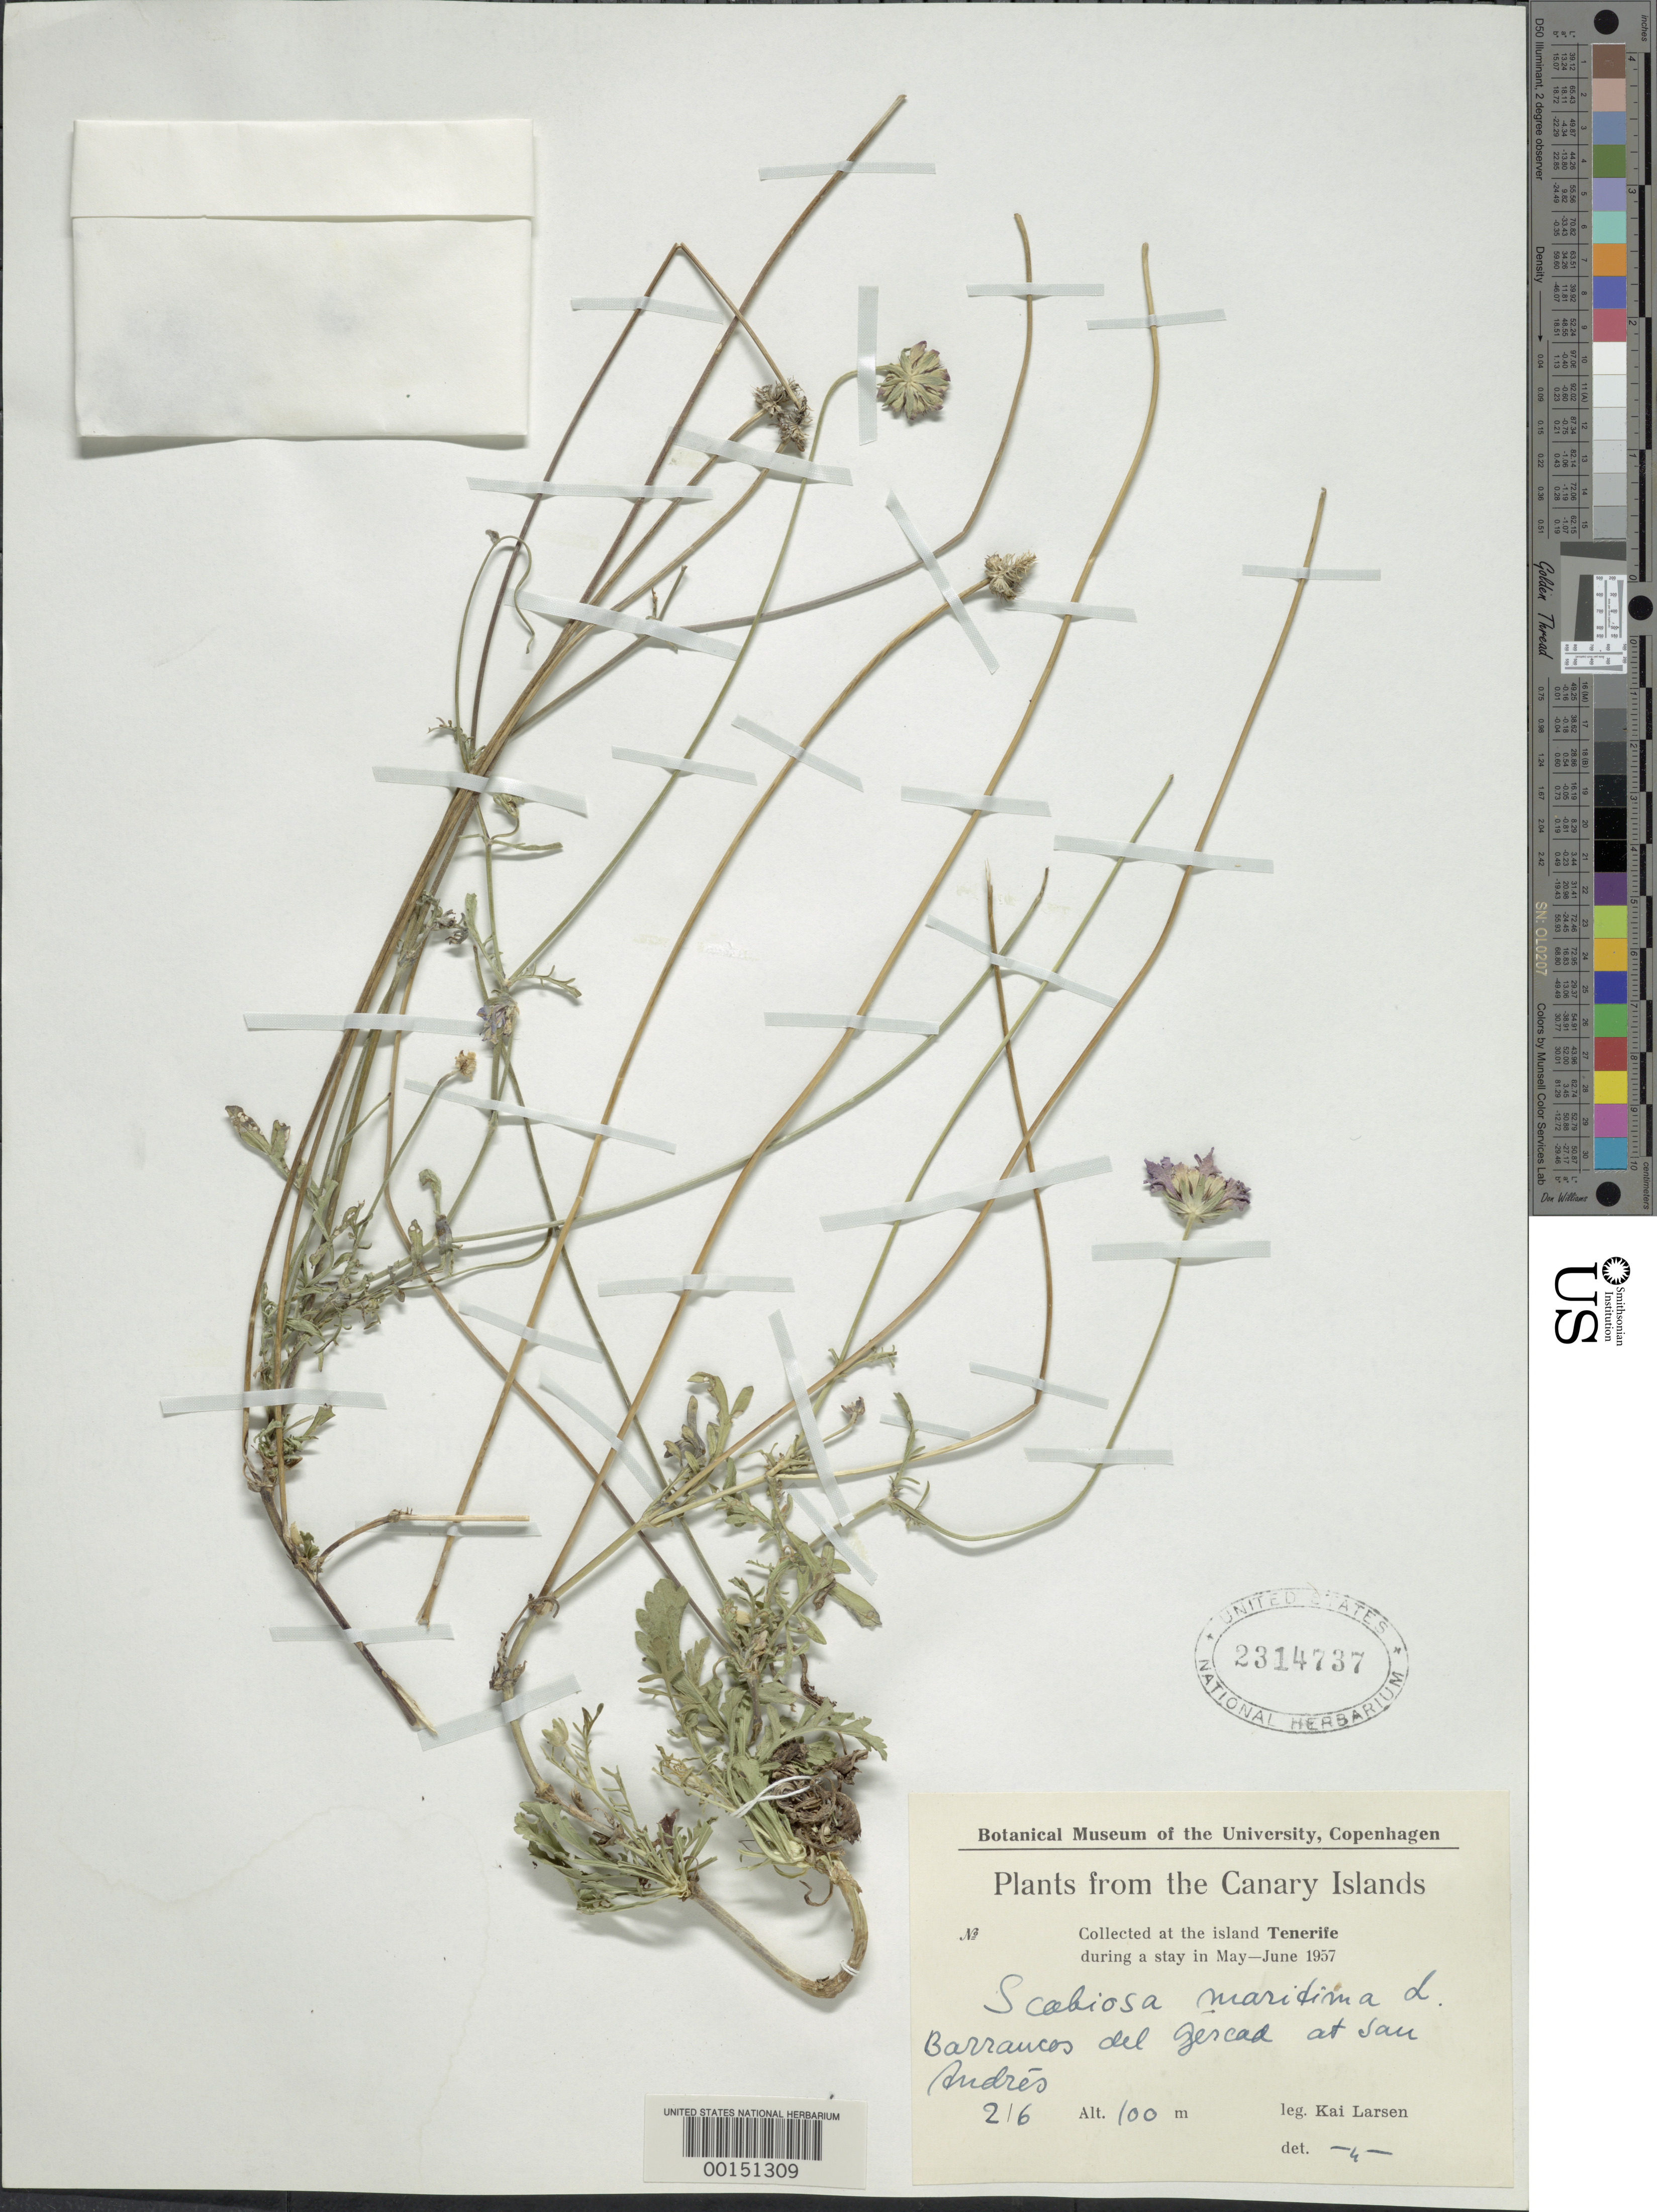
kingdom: Plantae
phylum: Tracheophyta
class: Magnoliopsida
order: Dipsacales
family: Caprifoliaceae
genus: Scabiosa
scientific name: Scabiosa maritima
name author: L.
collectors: K. Larsen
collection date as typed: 02 Jun 1957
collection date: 1957-06-02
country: Spain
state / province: Canarias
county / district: Santa Cruz de Tenerife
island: Tenerife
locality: Barraucos del Gercad at San Andres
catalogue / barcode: US 2314737